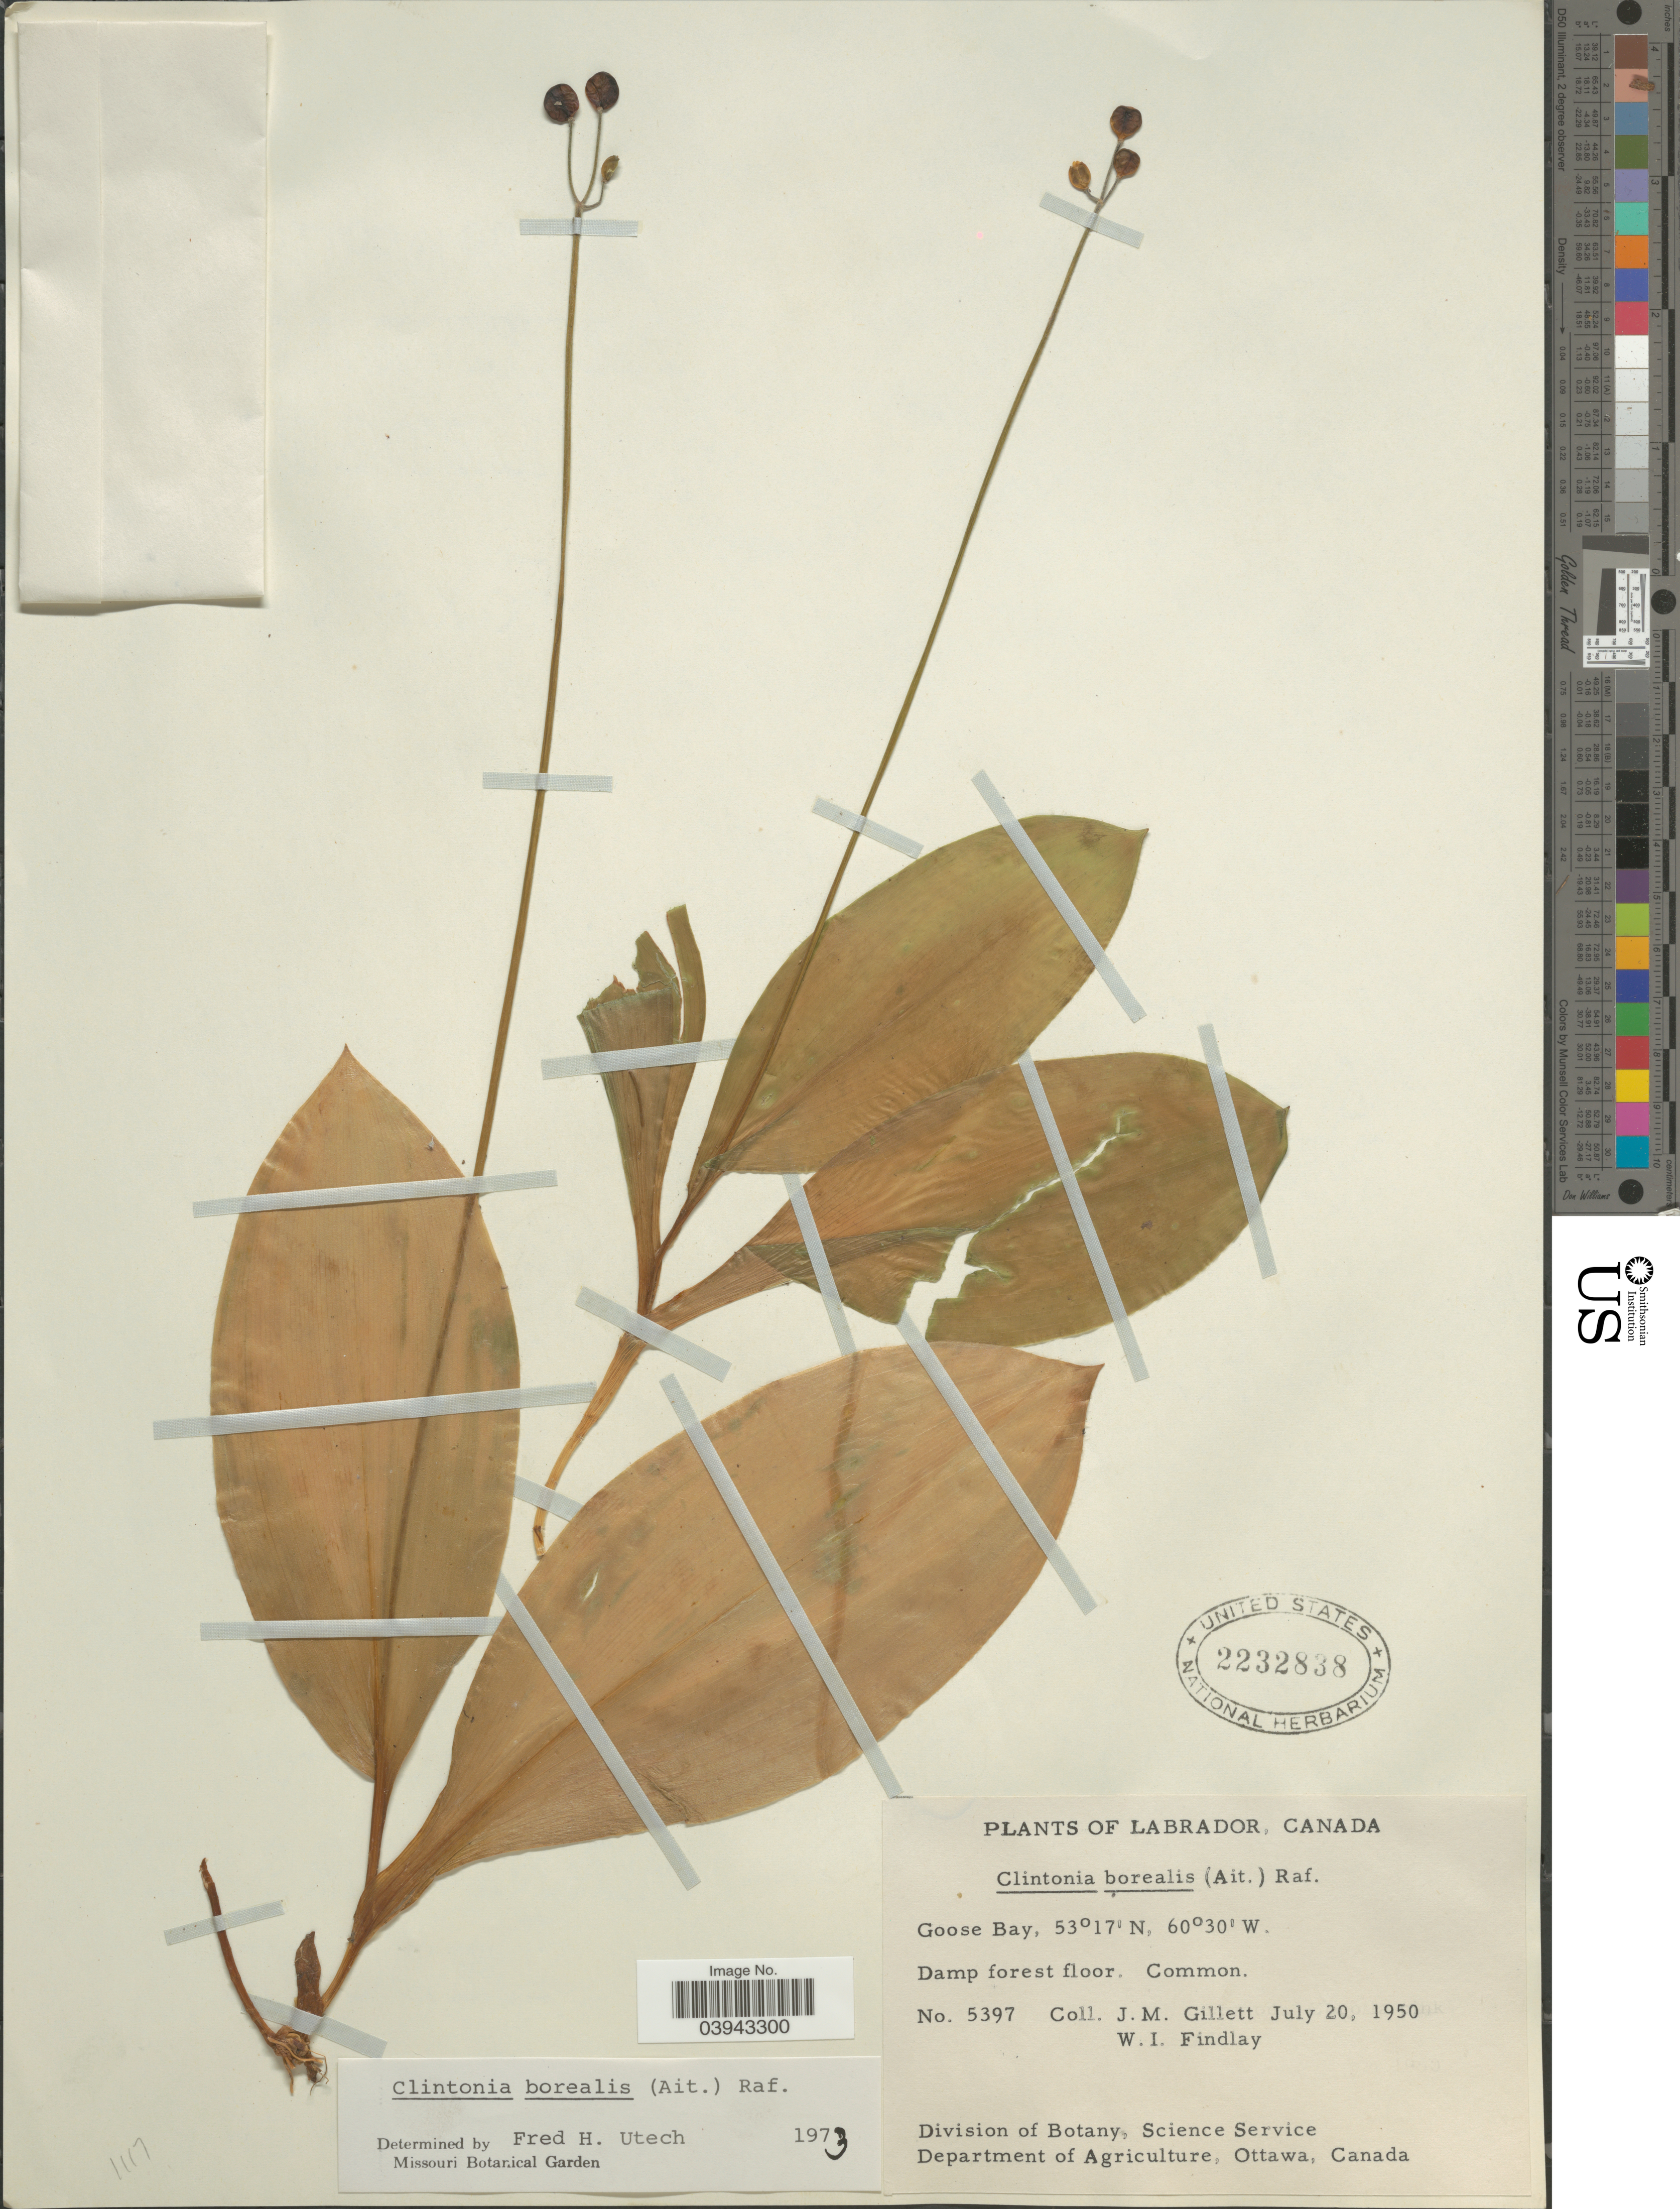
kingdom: Plantae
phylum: Tracheophyta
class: Liliopsida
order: Liliales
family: Liliaceae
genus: Clintonia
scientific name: Clintonia borealis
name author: (Aiton) Raf.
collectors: J. M. Gillett & W. Findlay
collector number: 5397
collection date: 1950-07-20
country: Canada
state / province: Newfoundland and Labrador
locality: Labrador. Goose Bay.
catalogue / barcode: US 2232838